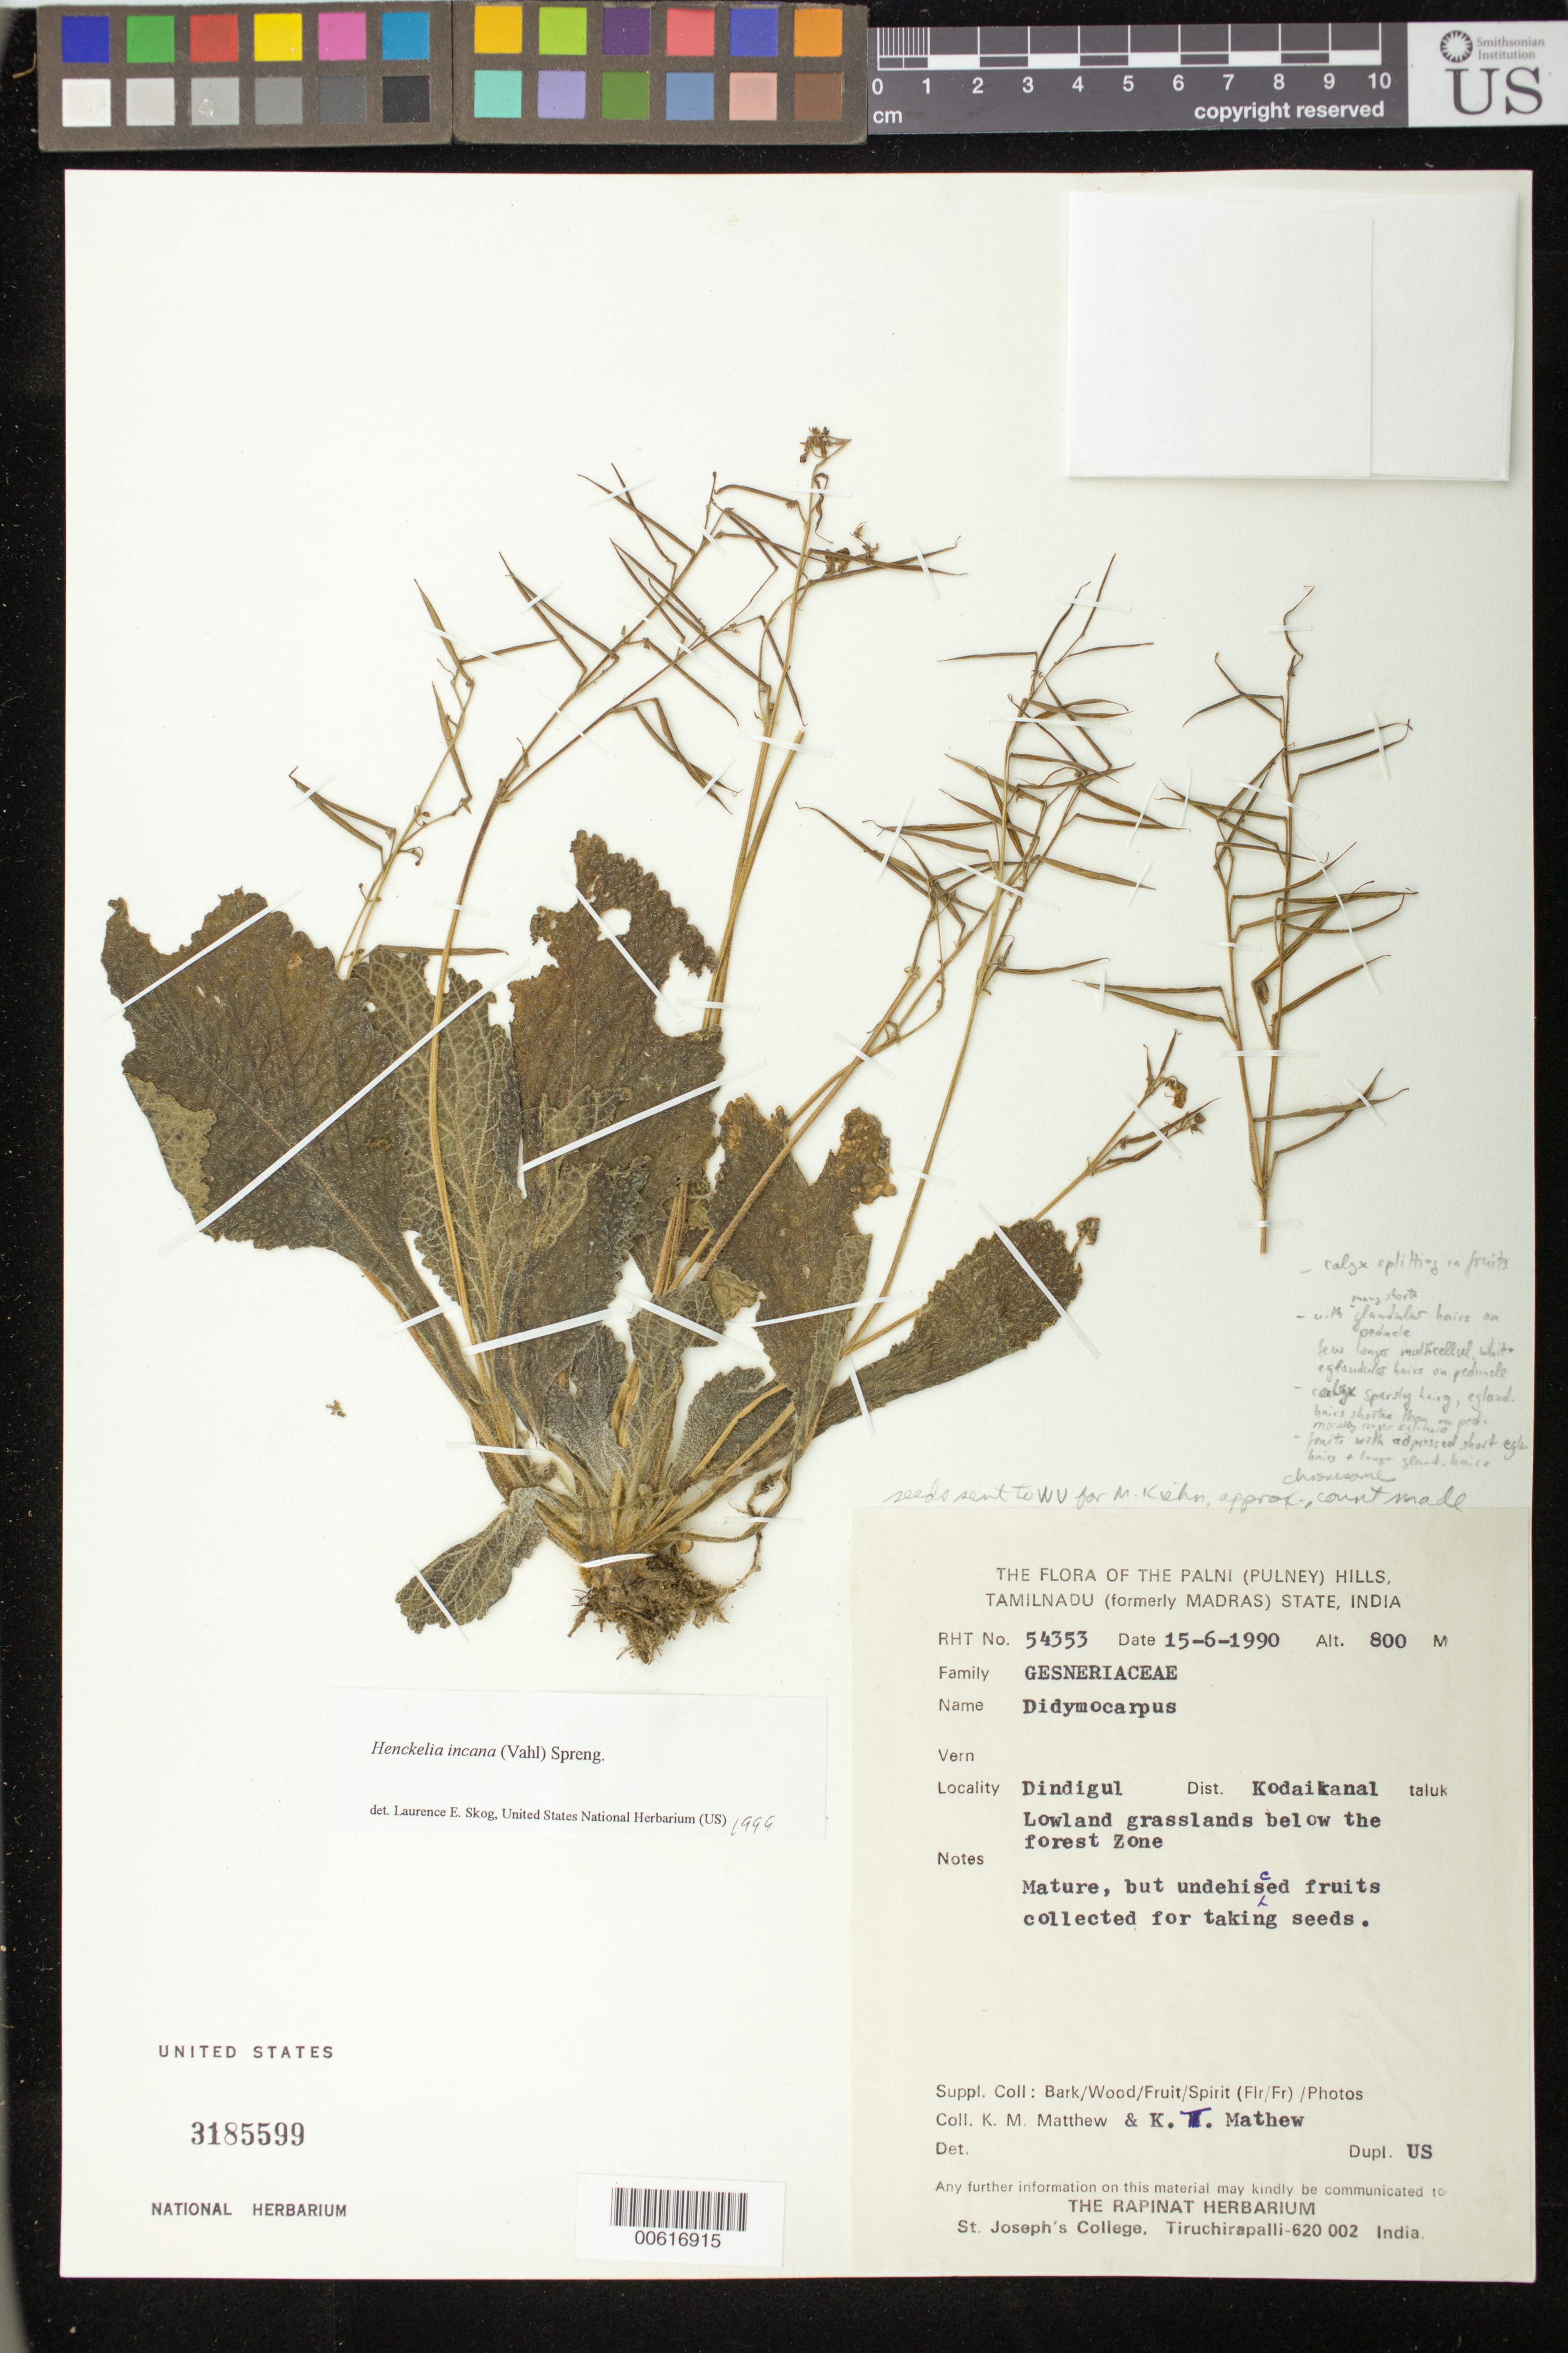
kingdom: Plantae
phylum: Tracheophyta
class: Magnoliopsida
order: Lamiales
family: Gesneriaceae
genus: Henckelia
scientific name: Henckelia incana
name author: (Vahl) Spreng.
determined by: Skog, Laurence E.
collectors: K. M. Matthew & K. Matthew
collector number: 54353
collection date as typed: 15 Jun 1990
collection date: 1990-06-15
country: India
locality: Dingigul, kodaikanal taluk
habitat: Lowland grasslands below the forest zone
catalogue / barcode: US 3185599